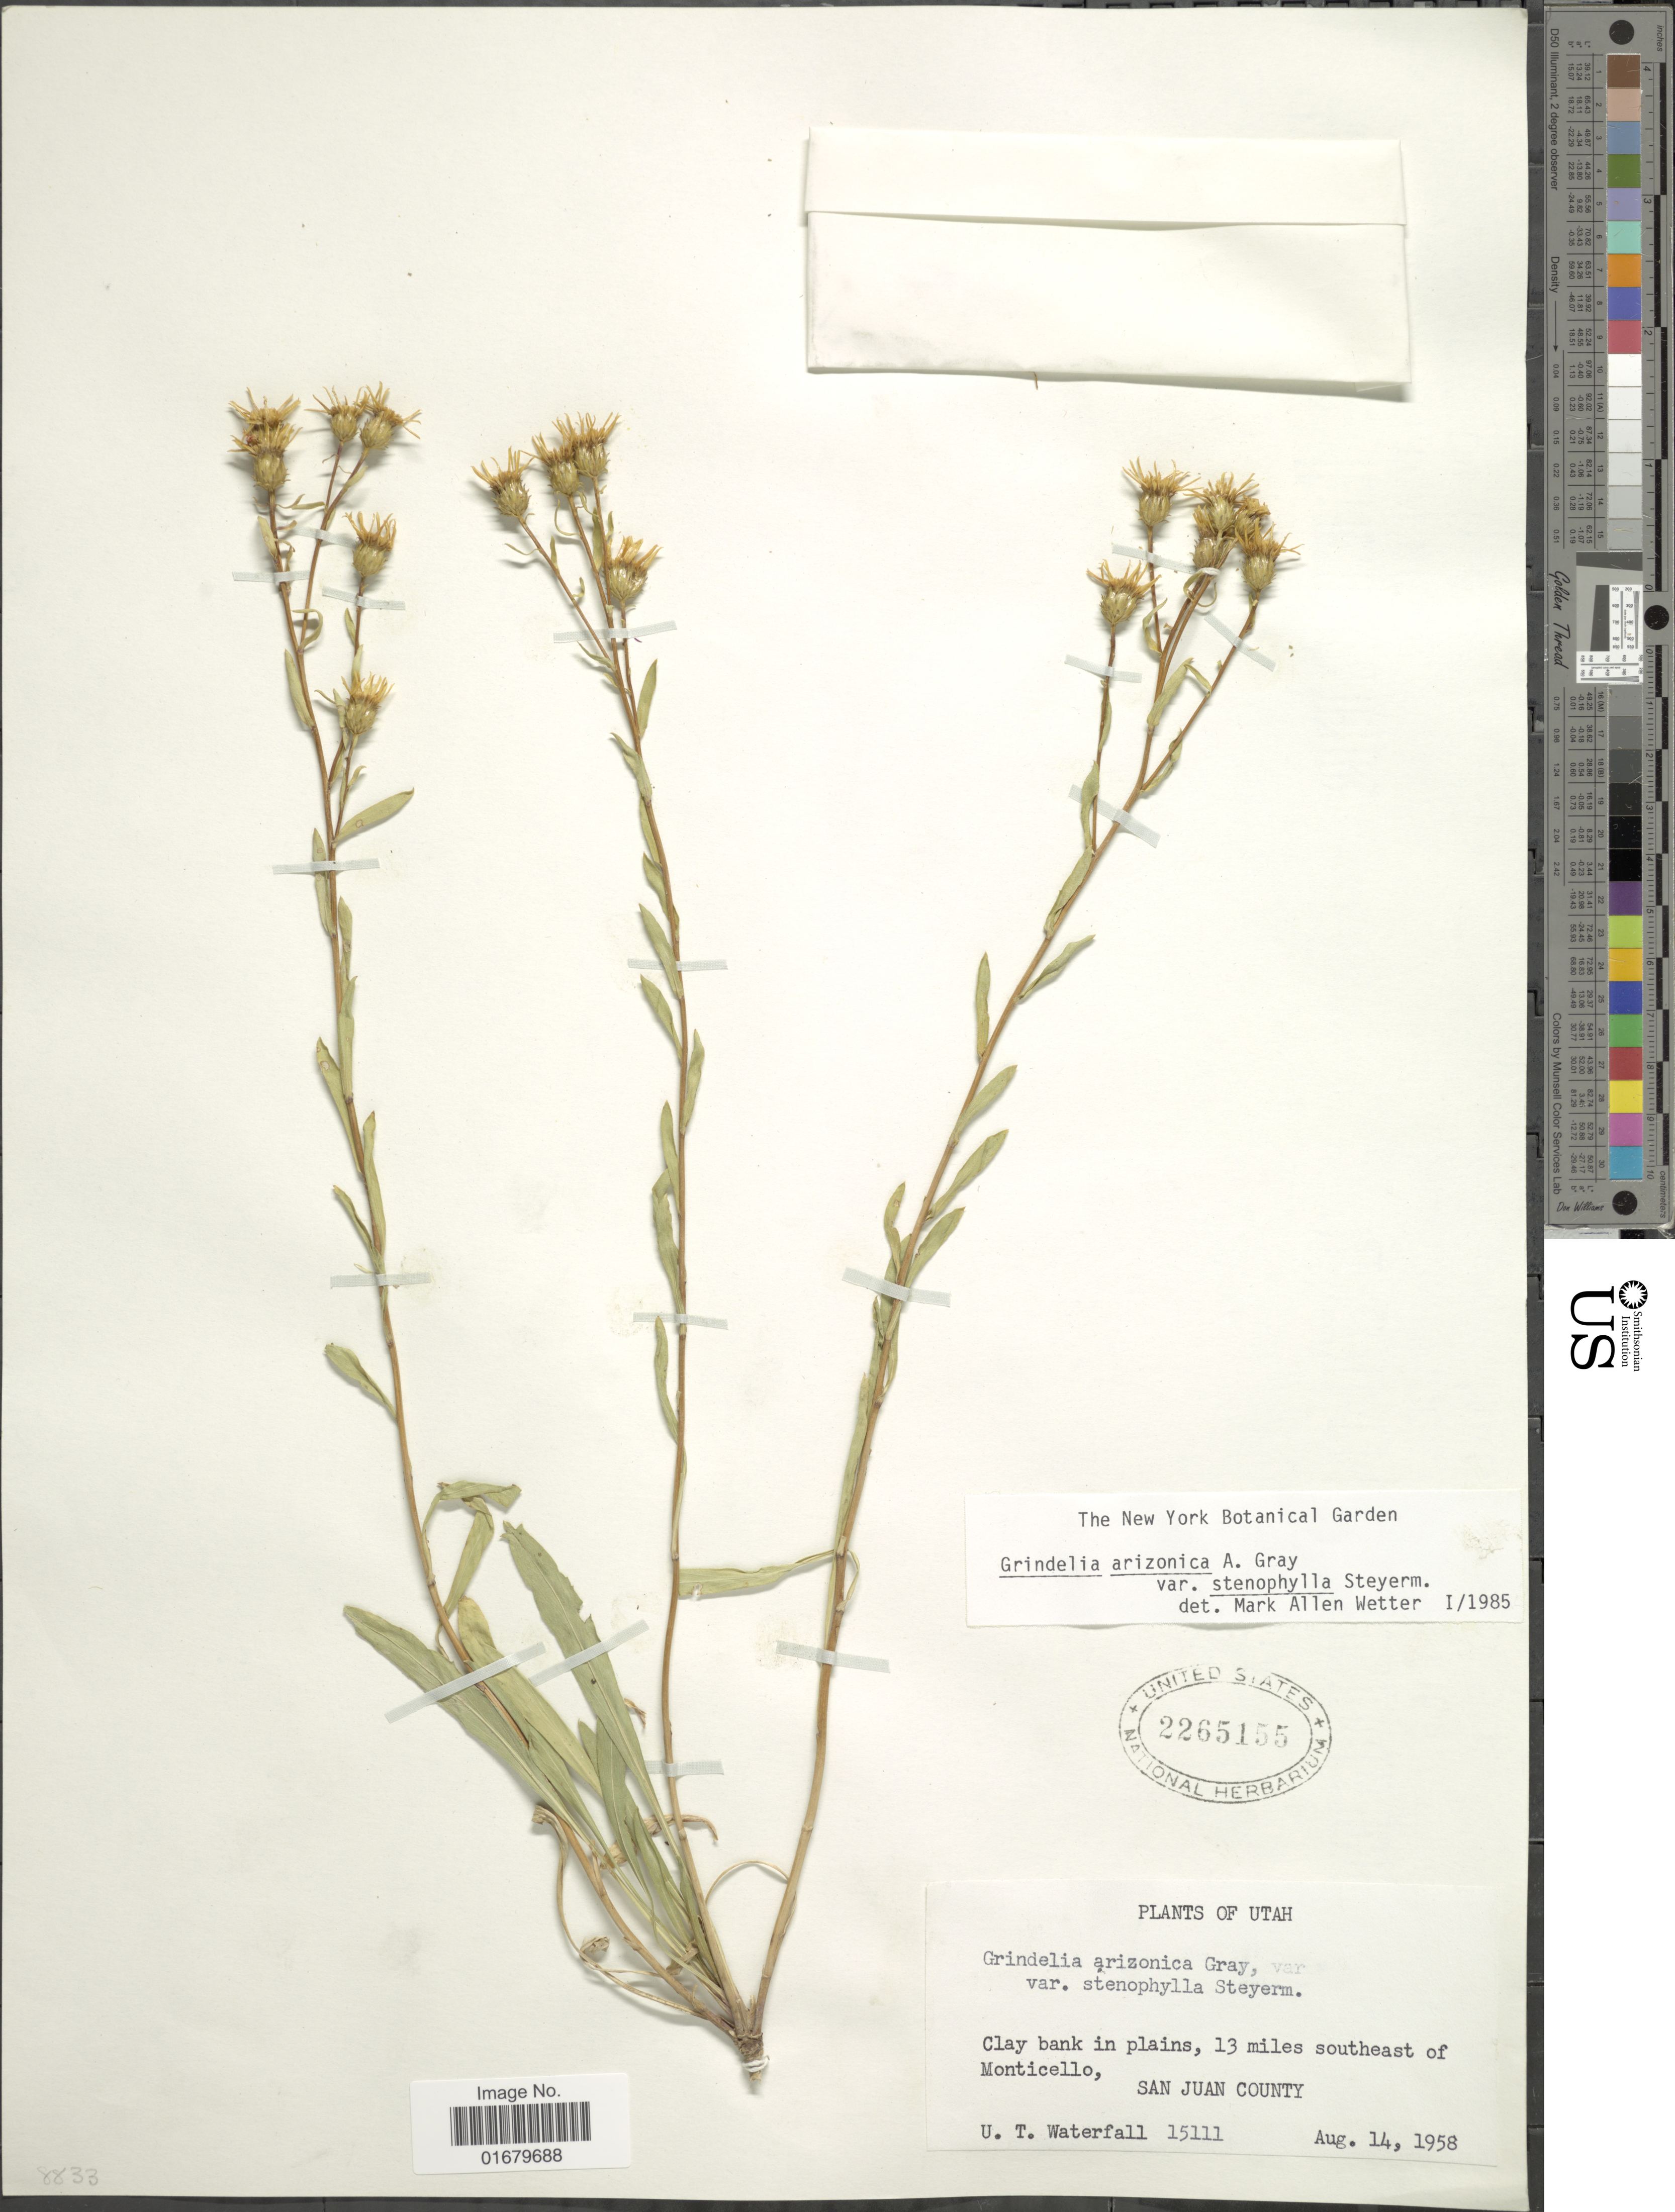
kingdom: Plantae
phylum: Tracheophyta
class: Magnoliopsida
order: Asterales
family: Asteraceae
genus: Grindelia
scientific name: Grindelia arizonica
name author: A. Gray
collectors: U. T. Waterfall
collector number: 15111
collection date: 1958-08-14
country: United States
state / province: Utah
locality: San Juan County, 13 miles southeast of Monticello.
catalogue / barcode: US 2265155